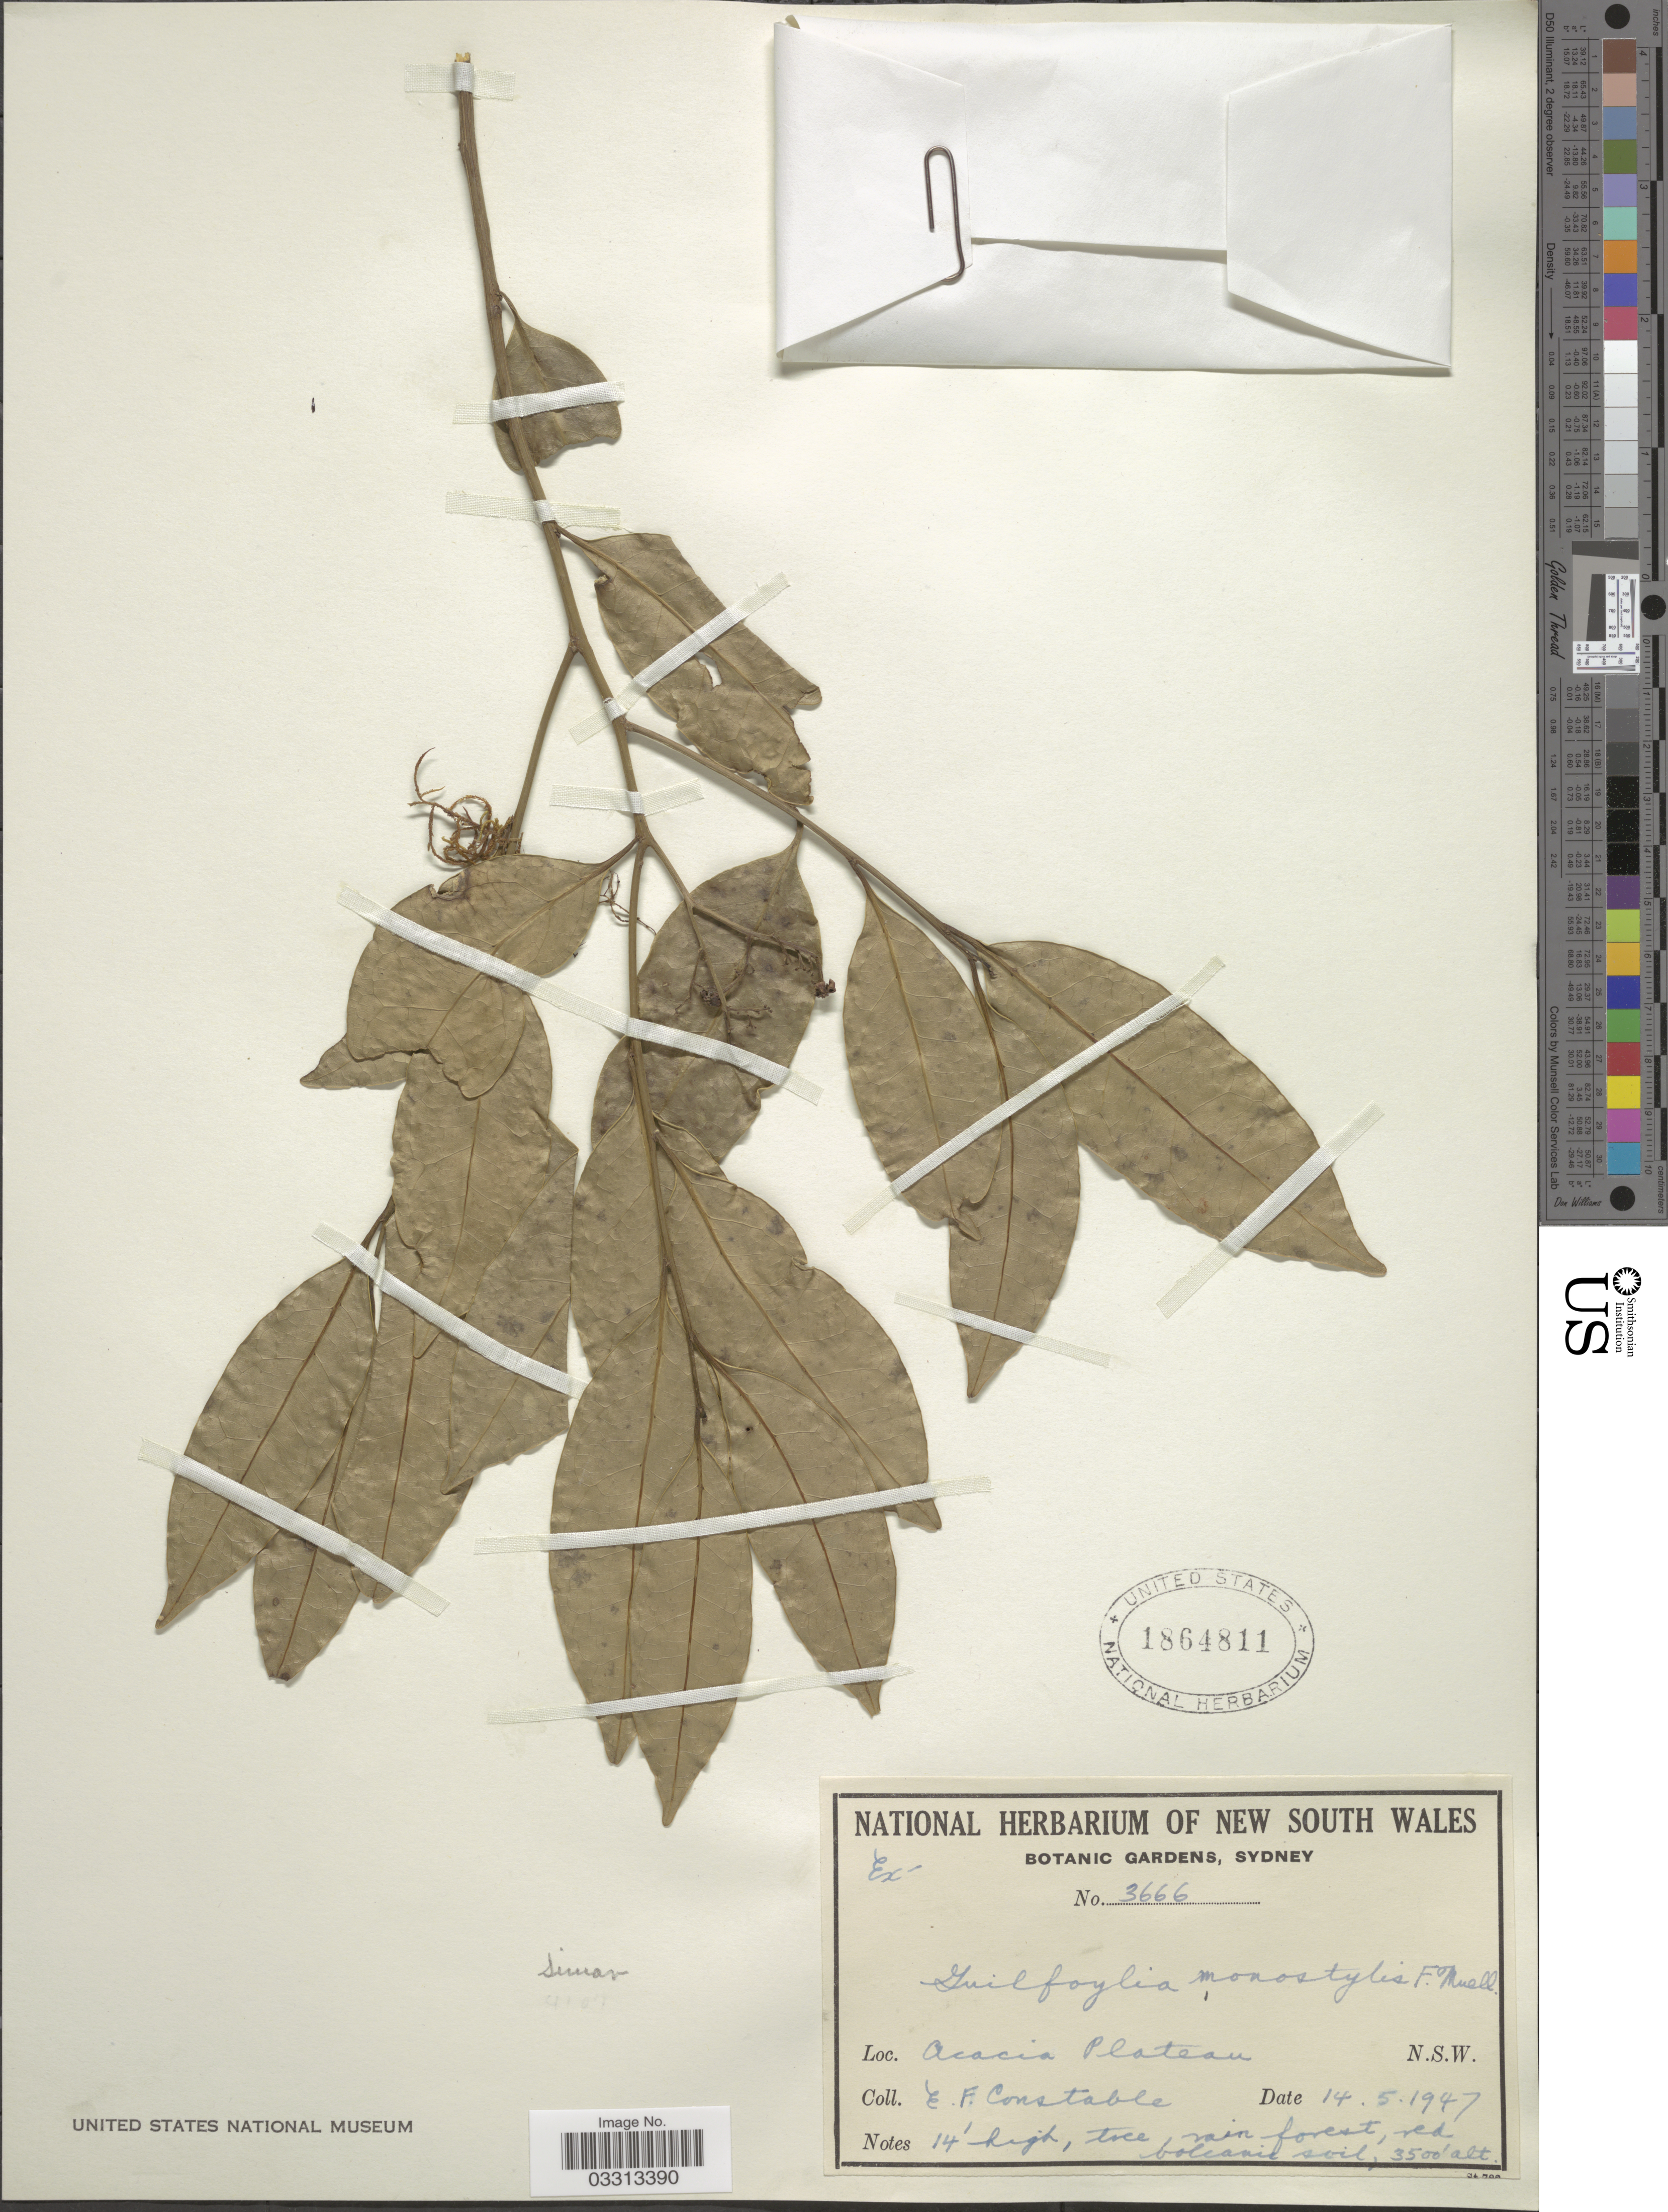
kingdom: Plantae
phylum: Tracheophyta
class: Magnoliopsida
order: Fabales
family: Surianaceae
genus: Guilfoylia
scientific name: Guilfoylia monostylis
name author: (Benth.) F. Muell.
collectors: E. F. Constable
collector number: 3666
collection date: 1947-05-14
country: Australia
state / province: New South Wales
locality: Acacia Plateau.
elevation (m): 1067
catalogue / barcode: US 1864811